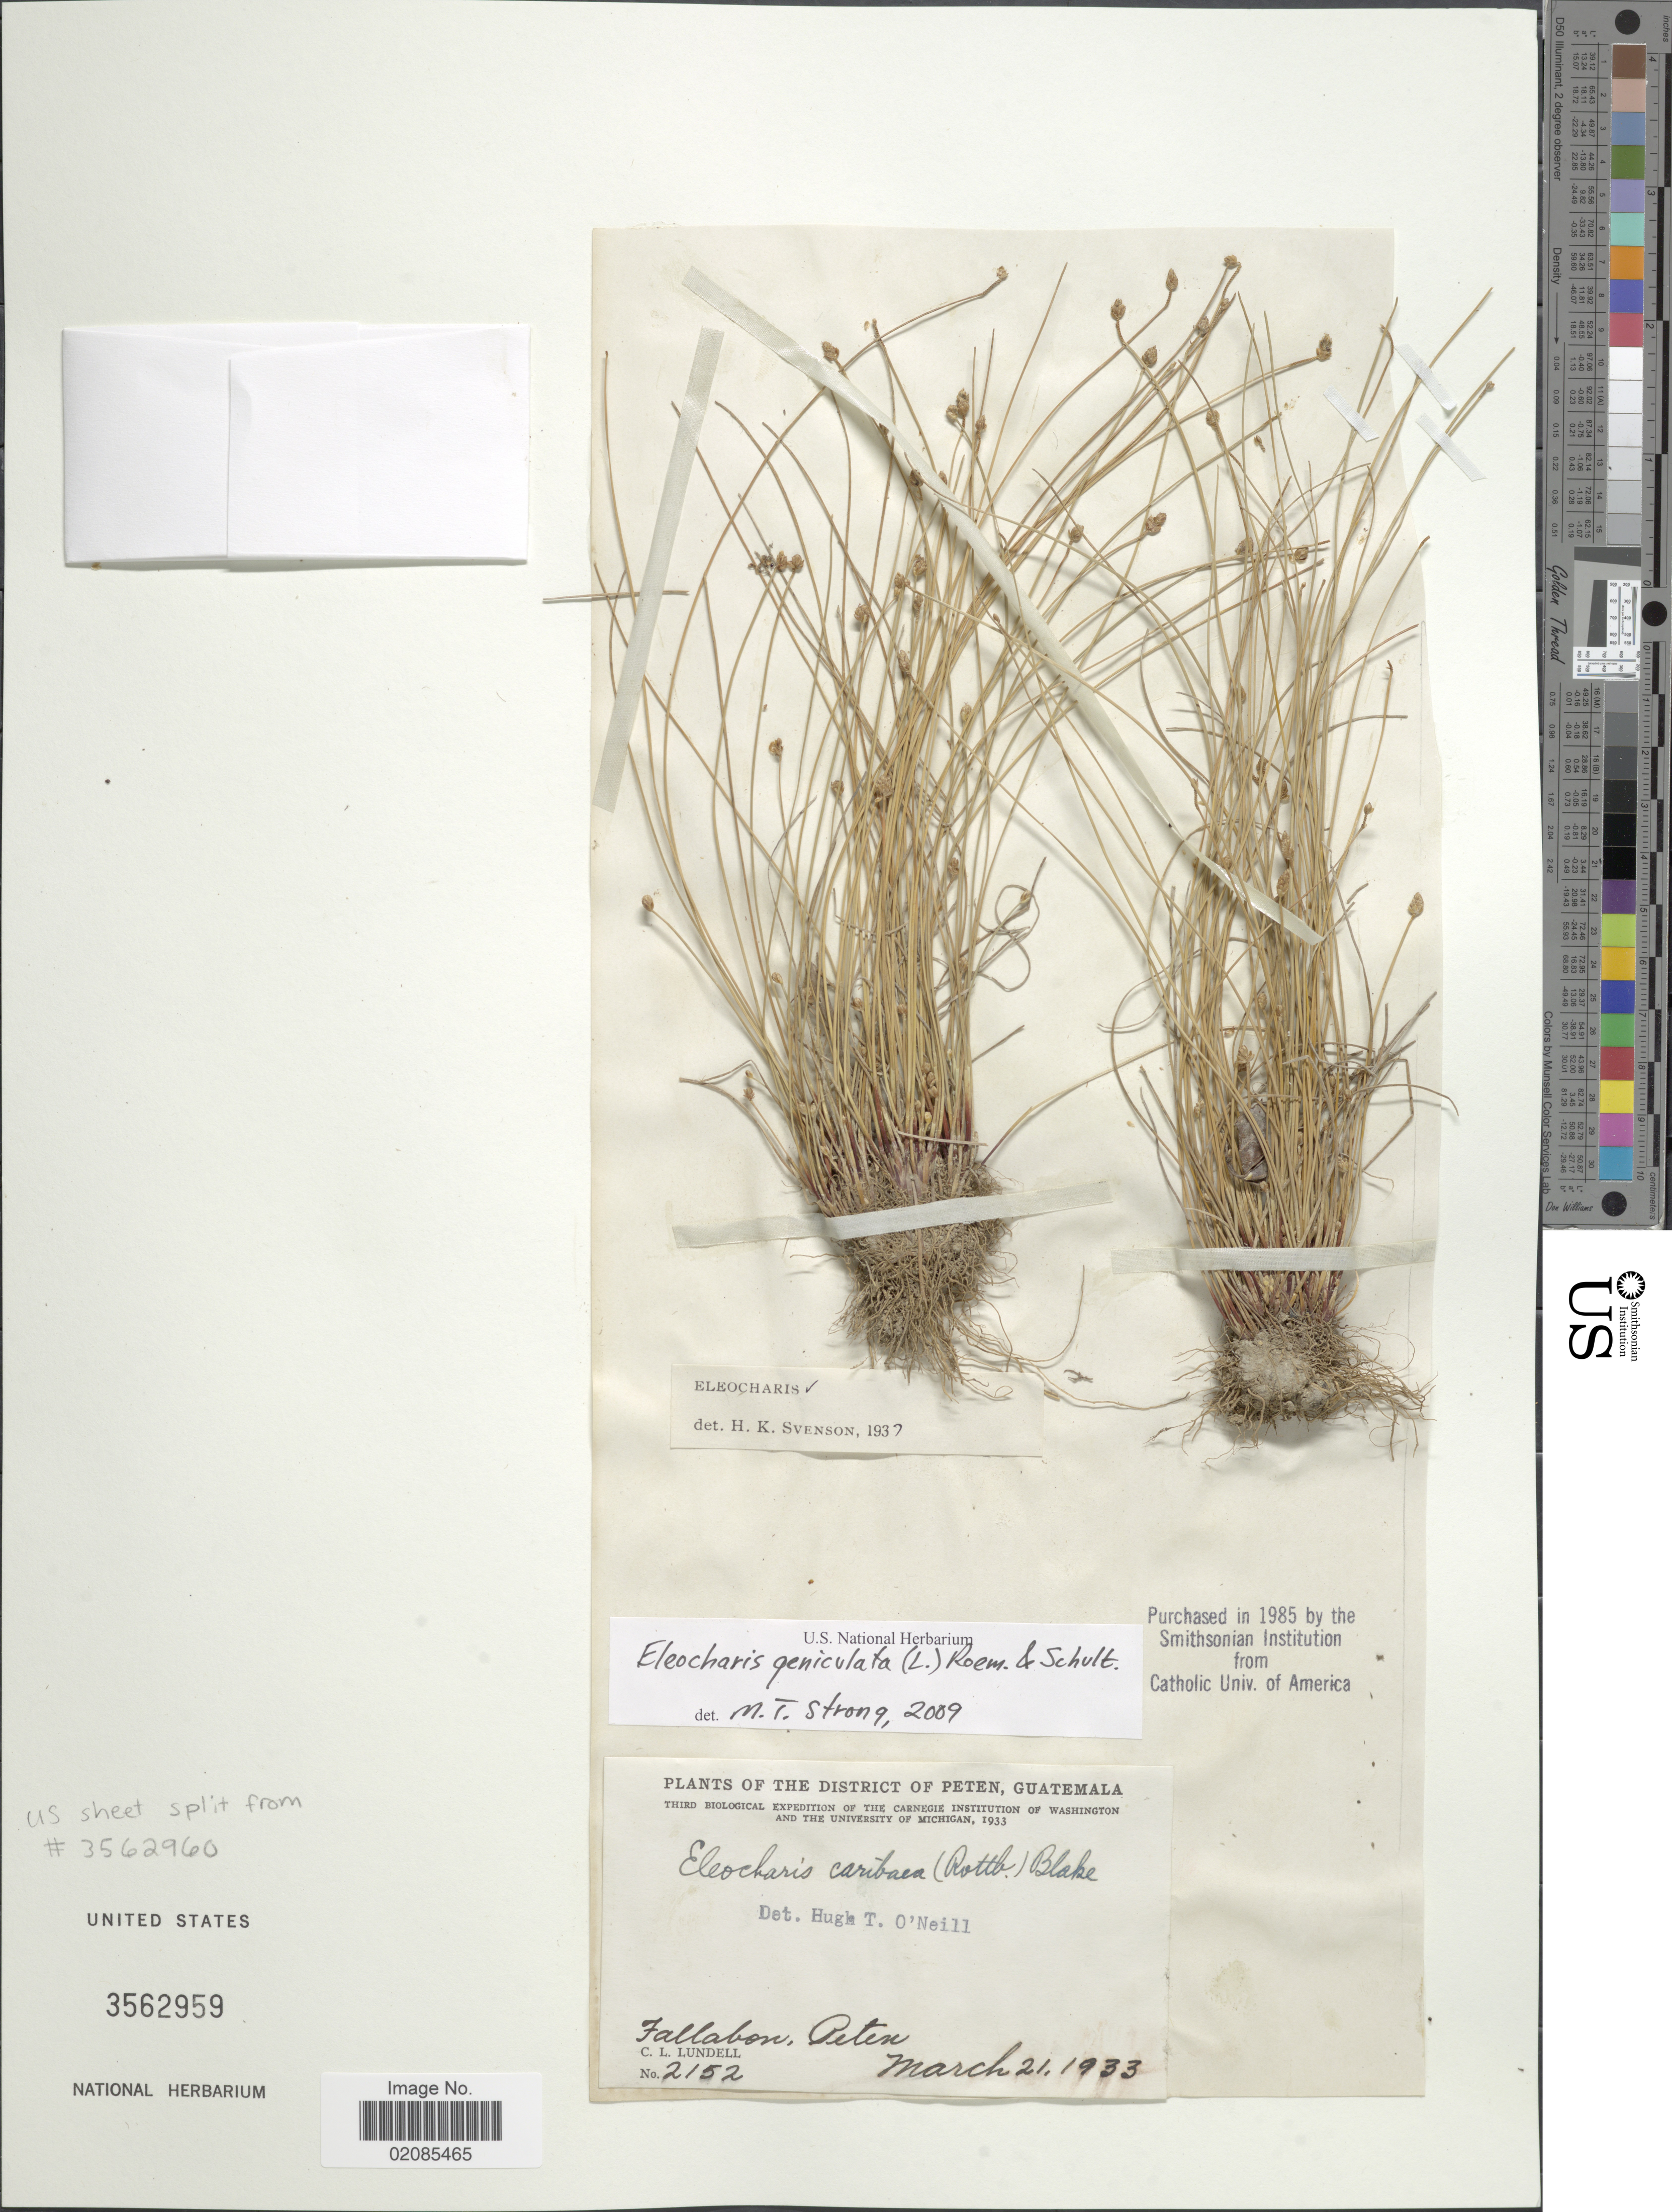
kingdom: Plantae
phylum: Tracheophyta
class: Liliopsida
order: Poales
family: Cyperaceae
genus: Eleocharis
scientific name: Eleocharis geniculata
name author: (L.) Roem. & Schult.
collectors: C. L. Lundell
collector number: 2152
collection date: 1933-03-21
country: Guatemala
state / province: El Petén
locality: Fallabon.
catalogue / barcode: US 3562959